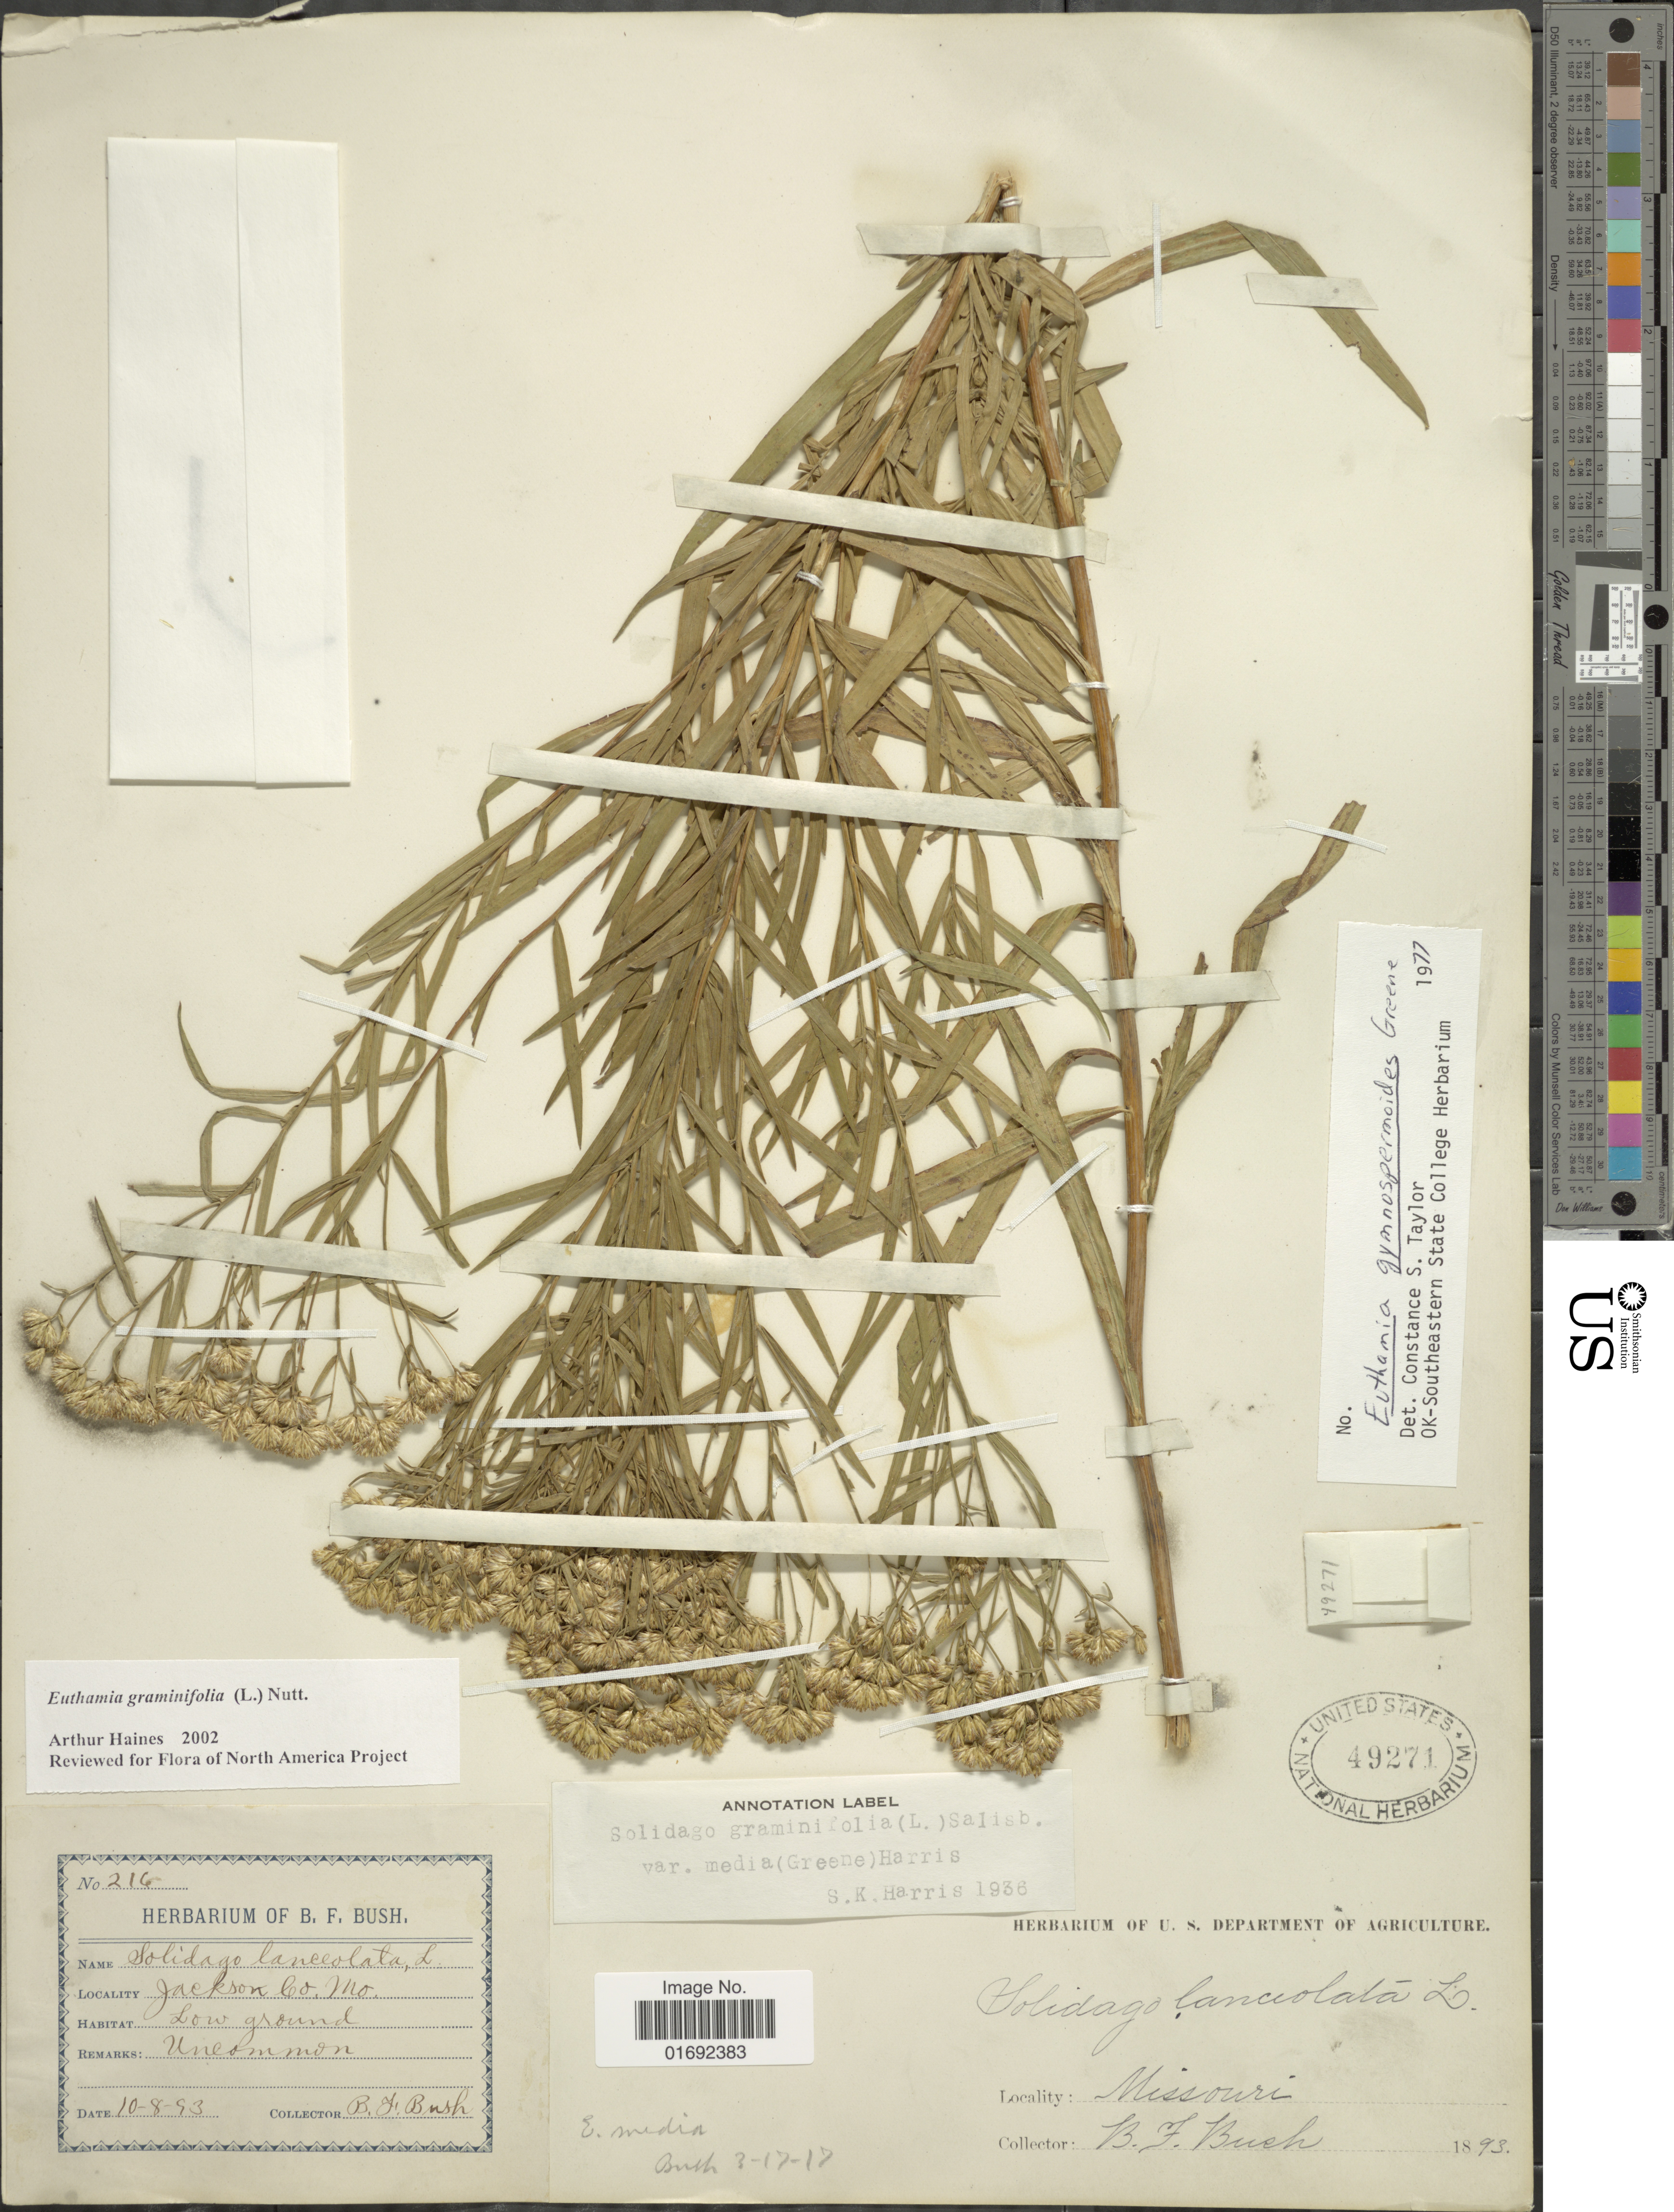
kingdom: Plantae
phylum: Tracheophyta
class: Magnoliopsida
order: Asterales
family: Asteraceae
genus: Euthamia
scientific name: Euthamia graminifolia var. major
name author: (Michx.) Moldenke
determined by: Urbatsch, Lowell E., Curator (LSU), Louisiana State University (UNITED STATES)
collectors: B. F. Bush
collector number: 216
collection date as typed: Transcribed d/m/y: 8/10/93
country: United States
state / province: Missouri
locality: Jackson Co.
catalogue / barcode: US 49271